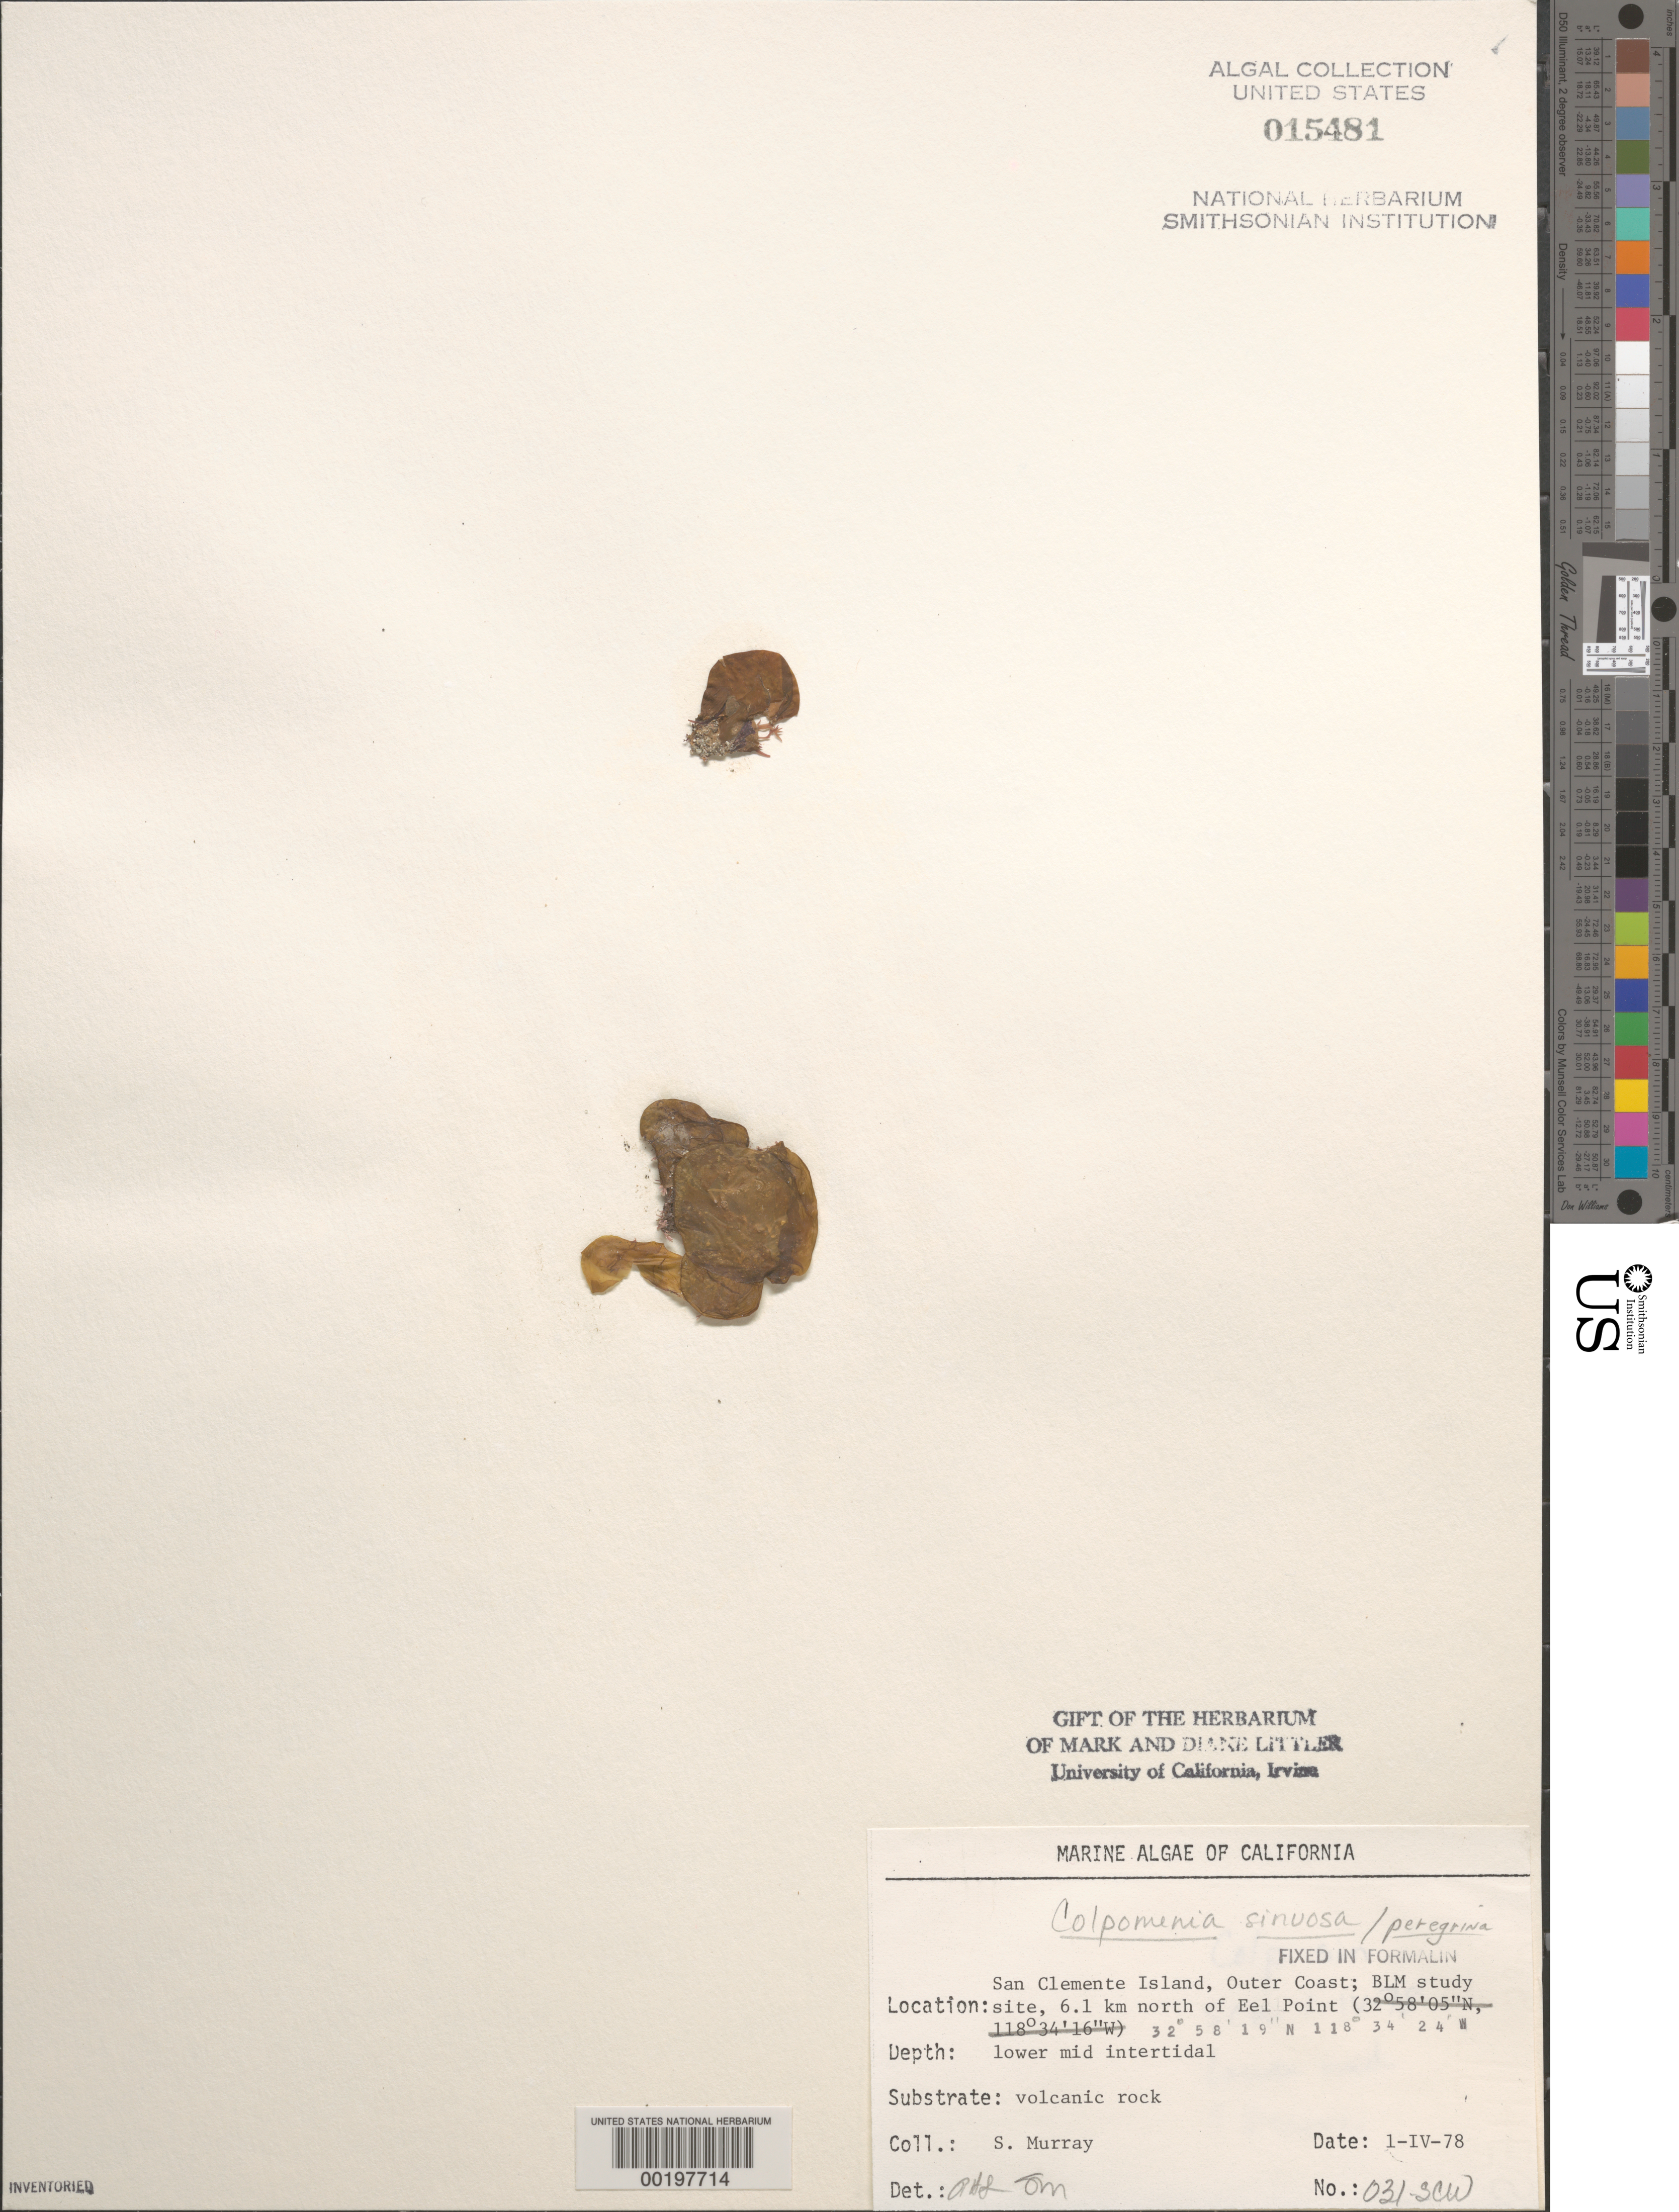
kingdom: Chromista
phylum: Ochrophyta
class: Phaeophyceae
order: Scytosiphonales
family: Scytosiphonaceae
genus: Colpomenia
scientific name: Colpomenia sinuosa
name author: (K. Mert. ex Roth) Derbes & Solier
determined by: Sims, Robert H.; Murray, S. N.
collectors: S. N. Murray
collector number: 031-scw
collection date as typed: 01 Apr 1978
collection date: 1978-04-01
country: United States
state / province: California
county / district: Los Angeles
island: San Clemente Island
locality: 6.1 km north of Eel Point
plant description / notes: BLM-SOCALBIGHT Rocky Intertidal Survey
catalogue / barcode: US 15481